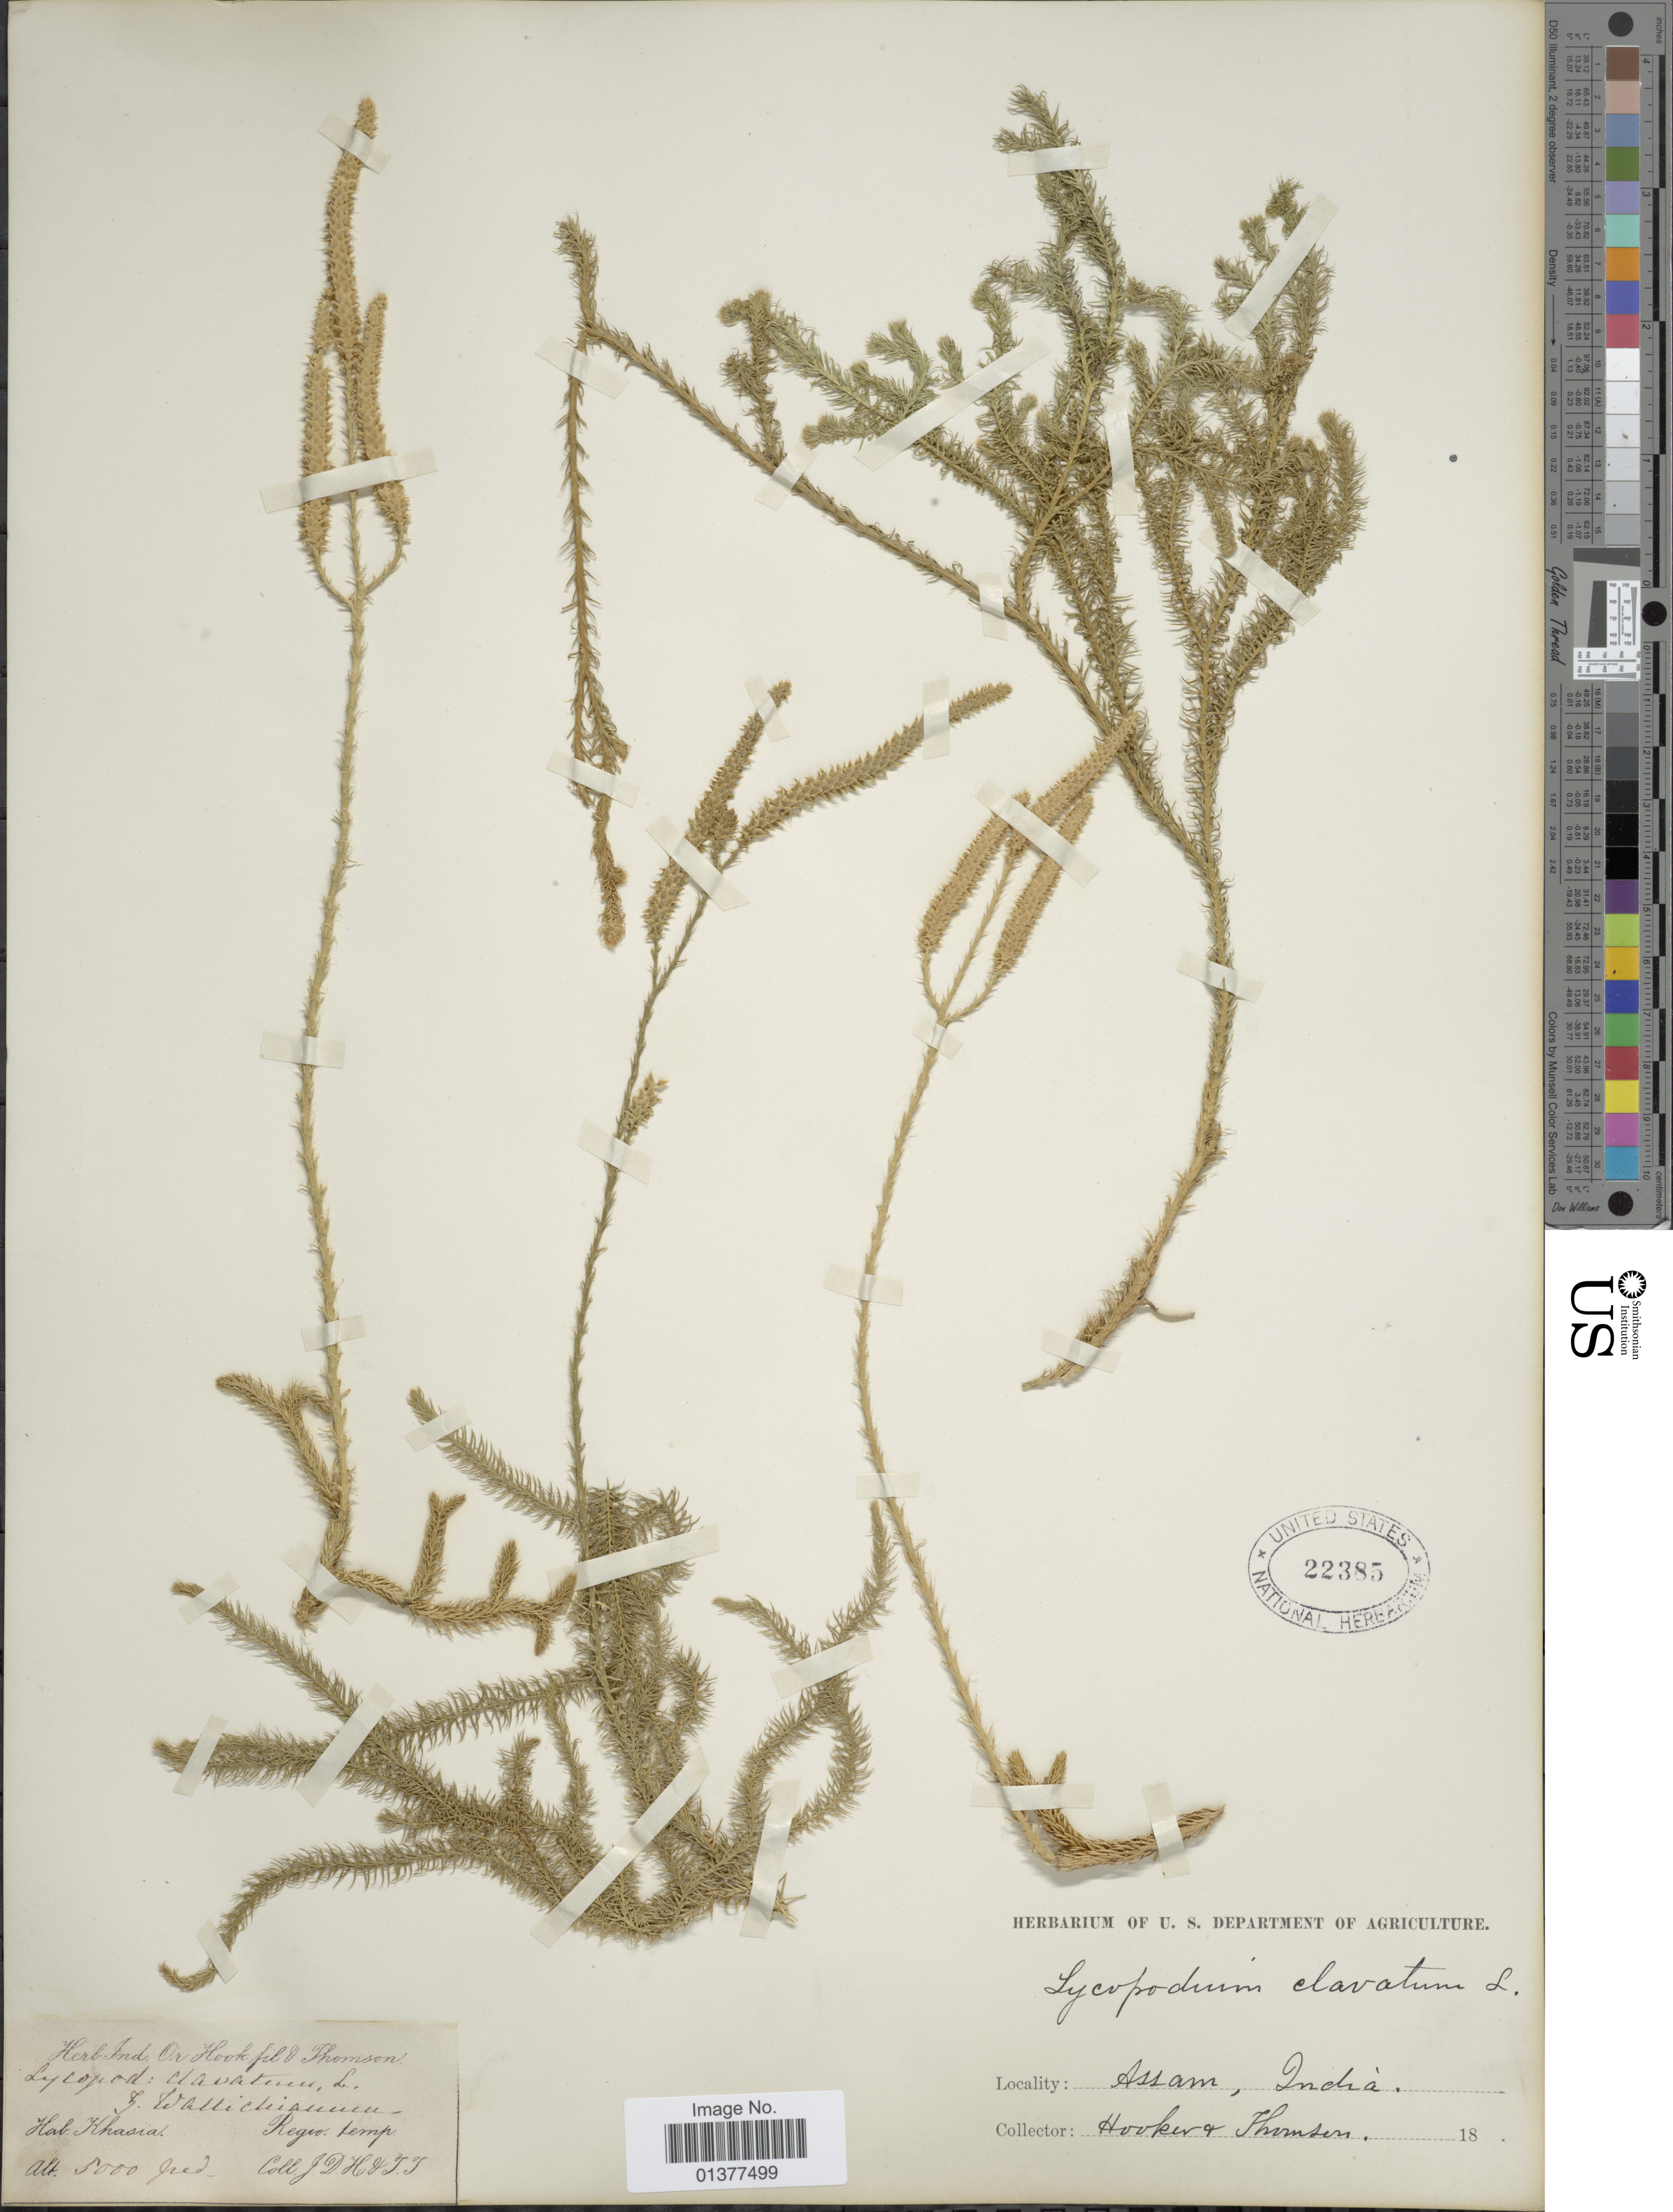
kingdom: Plantae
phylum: Tracheophyta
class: Lycopodiopsida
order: Lycopodiales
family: Lycopodiaceae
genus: Lycopodium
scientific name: Lycopodium clavatum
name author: L.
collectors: J. D. Hooker & T. Thomson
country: India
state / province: Assam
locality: Khasia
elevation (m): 1524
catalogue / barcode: US 22385